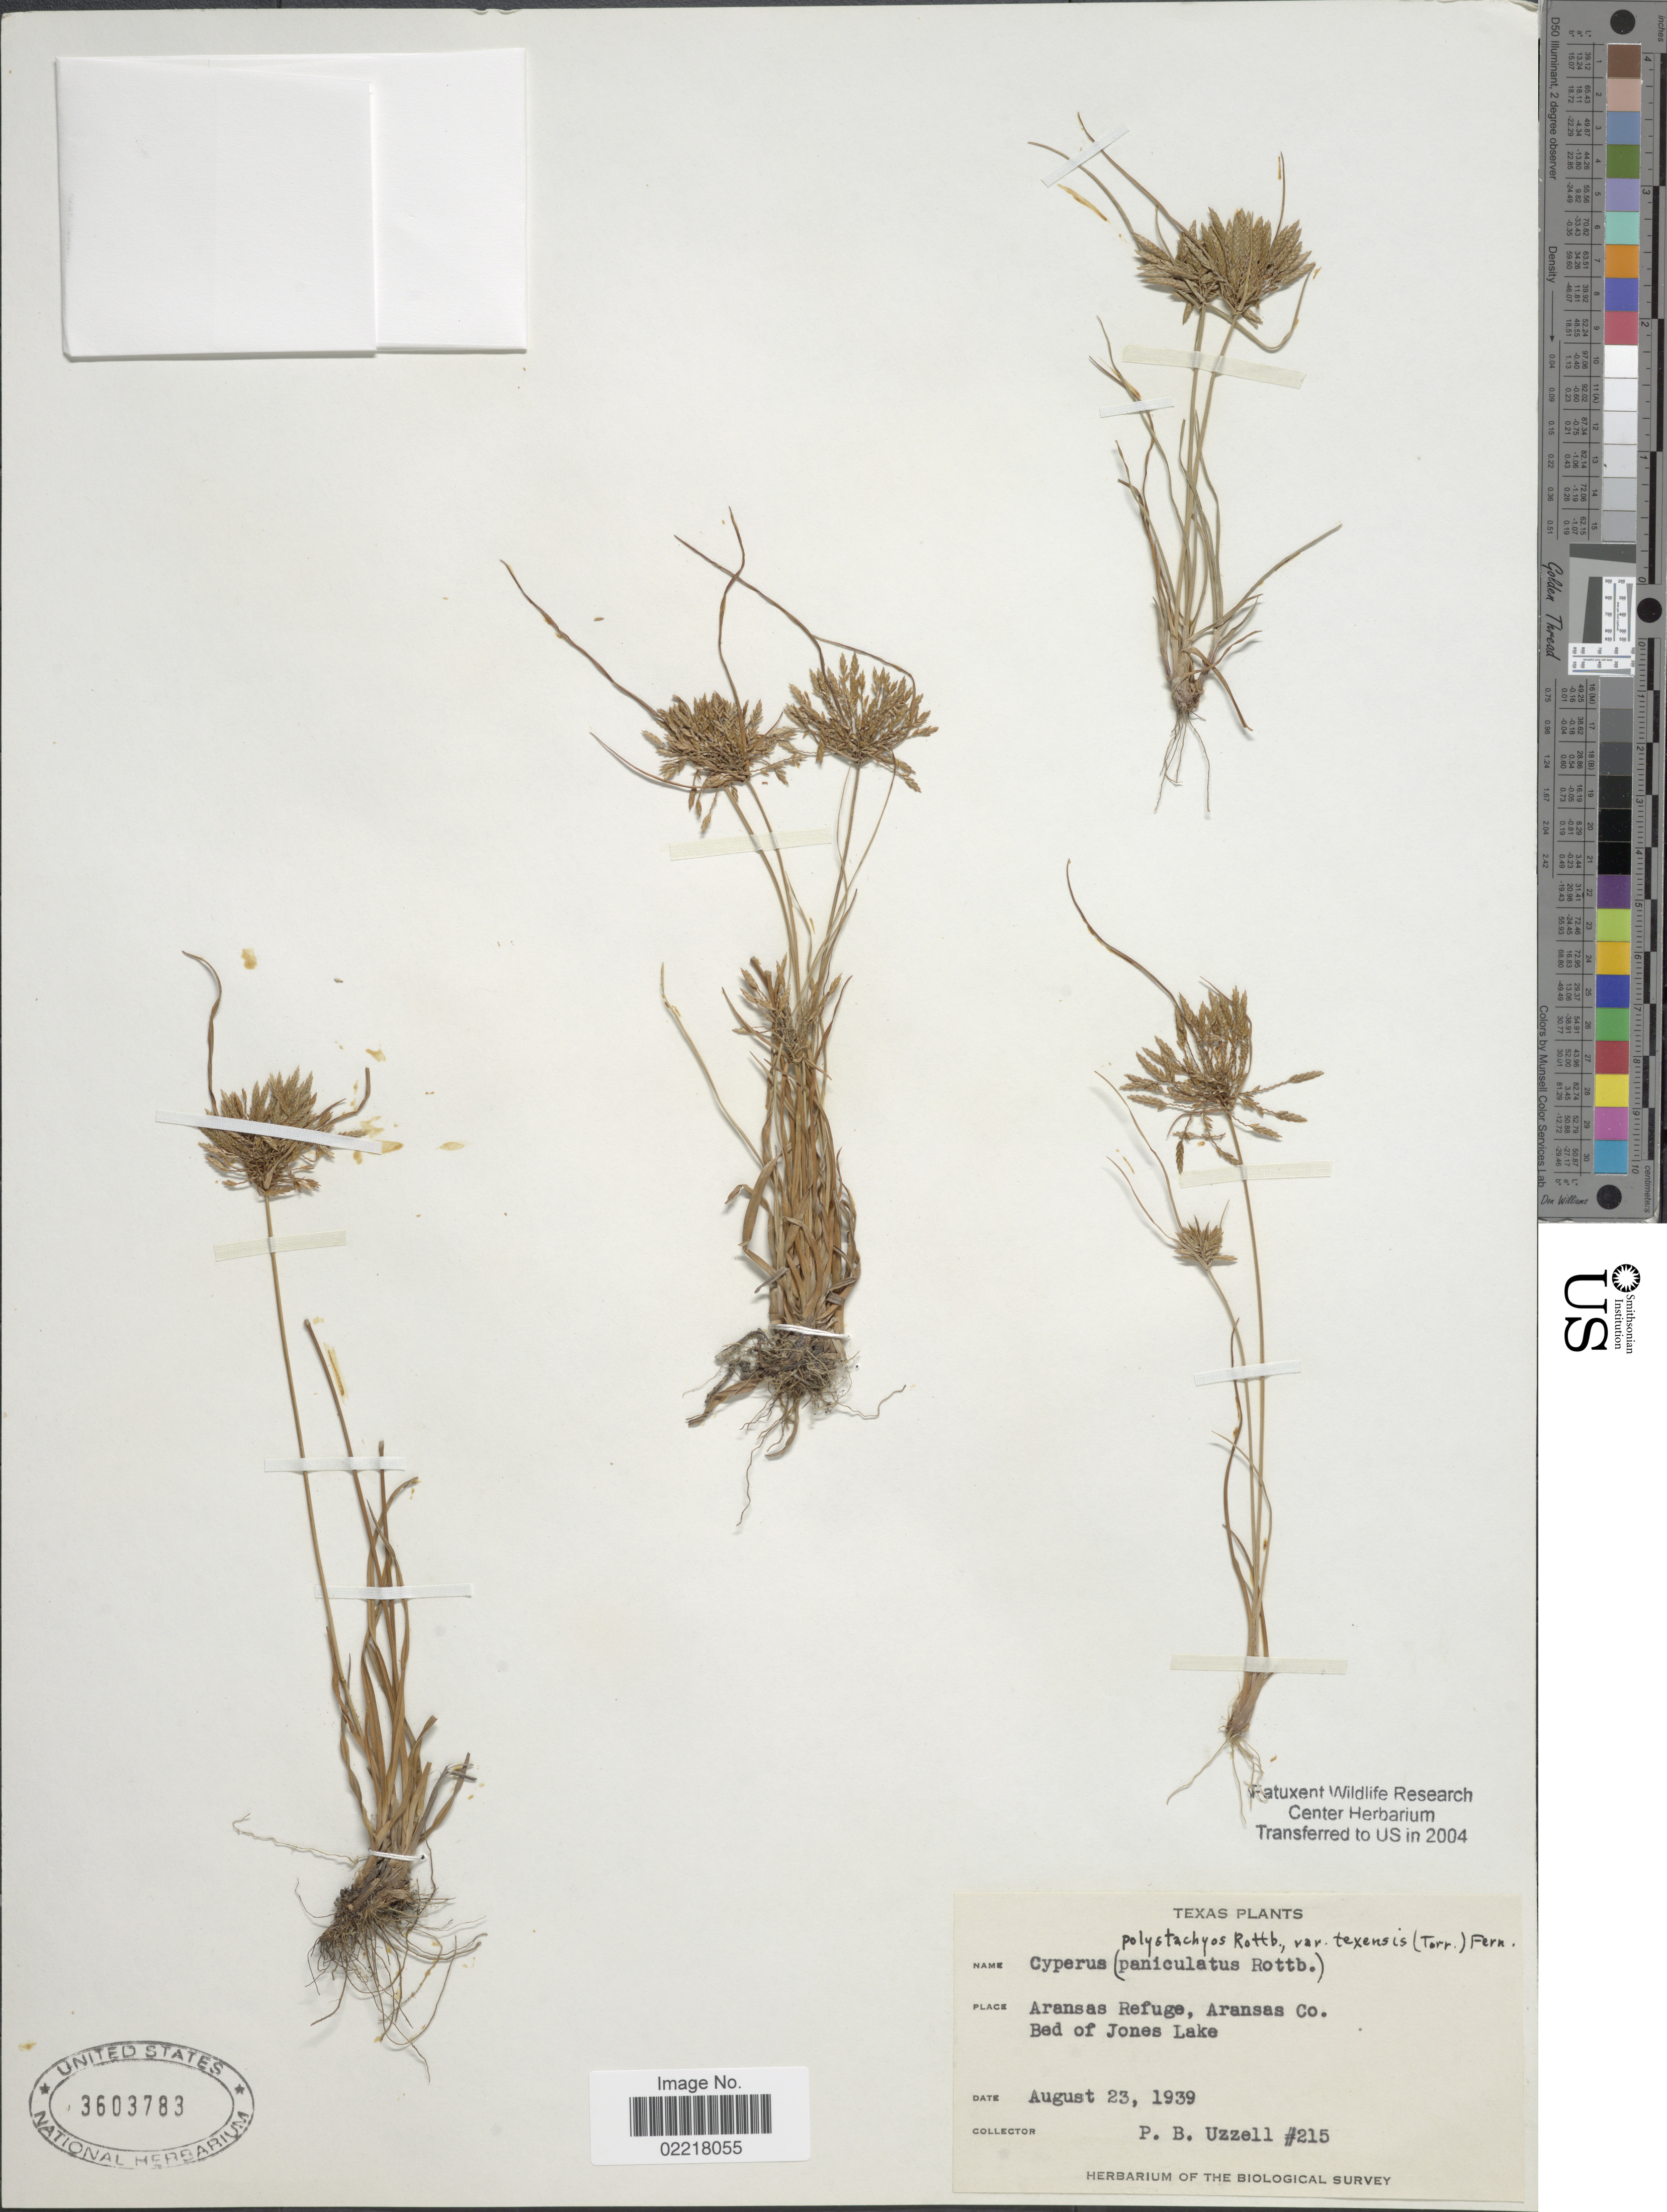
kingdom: Plantae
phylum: Tracheophyta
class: Liliopsida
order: Poales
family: Cyperaceae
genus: Cyperus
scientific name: Cyperus polystachyos var. texensis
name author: (Torr.) Fernald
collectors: P. Uzzell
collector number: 215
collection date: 1939-08-23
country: United States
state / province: Texas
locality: Aransas Refuge, Aransas Co. Bed of Jones Lake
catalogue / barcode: US 3603783